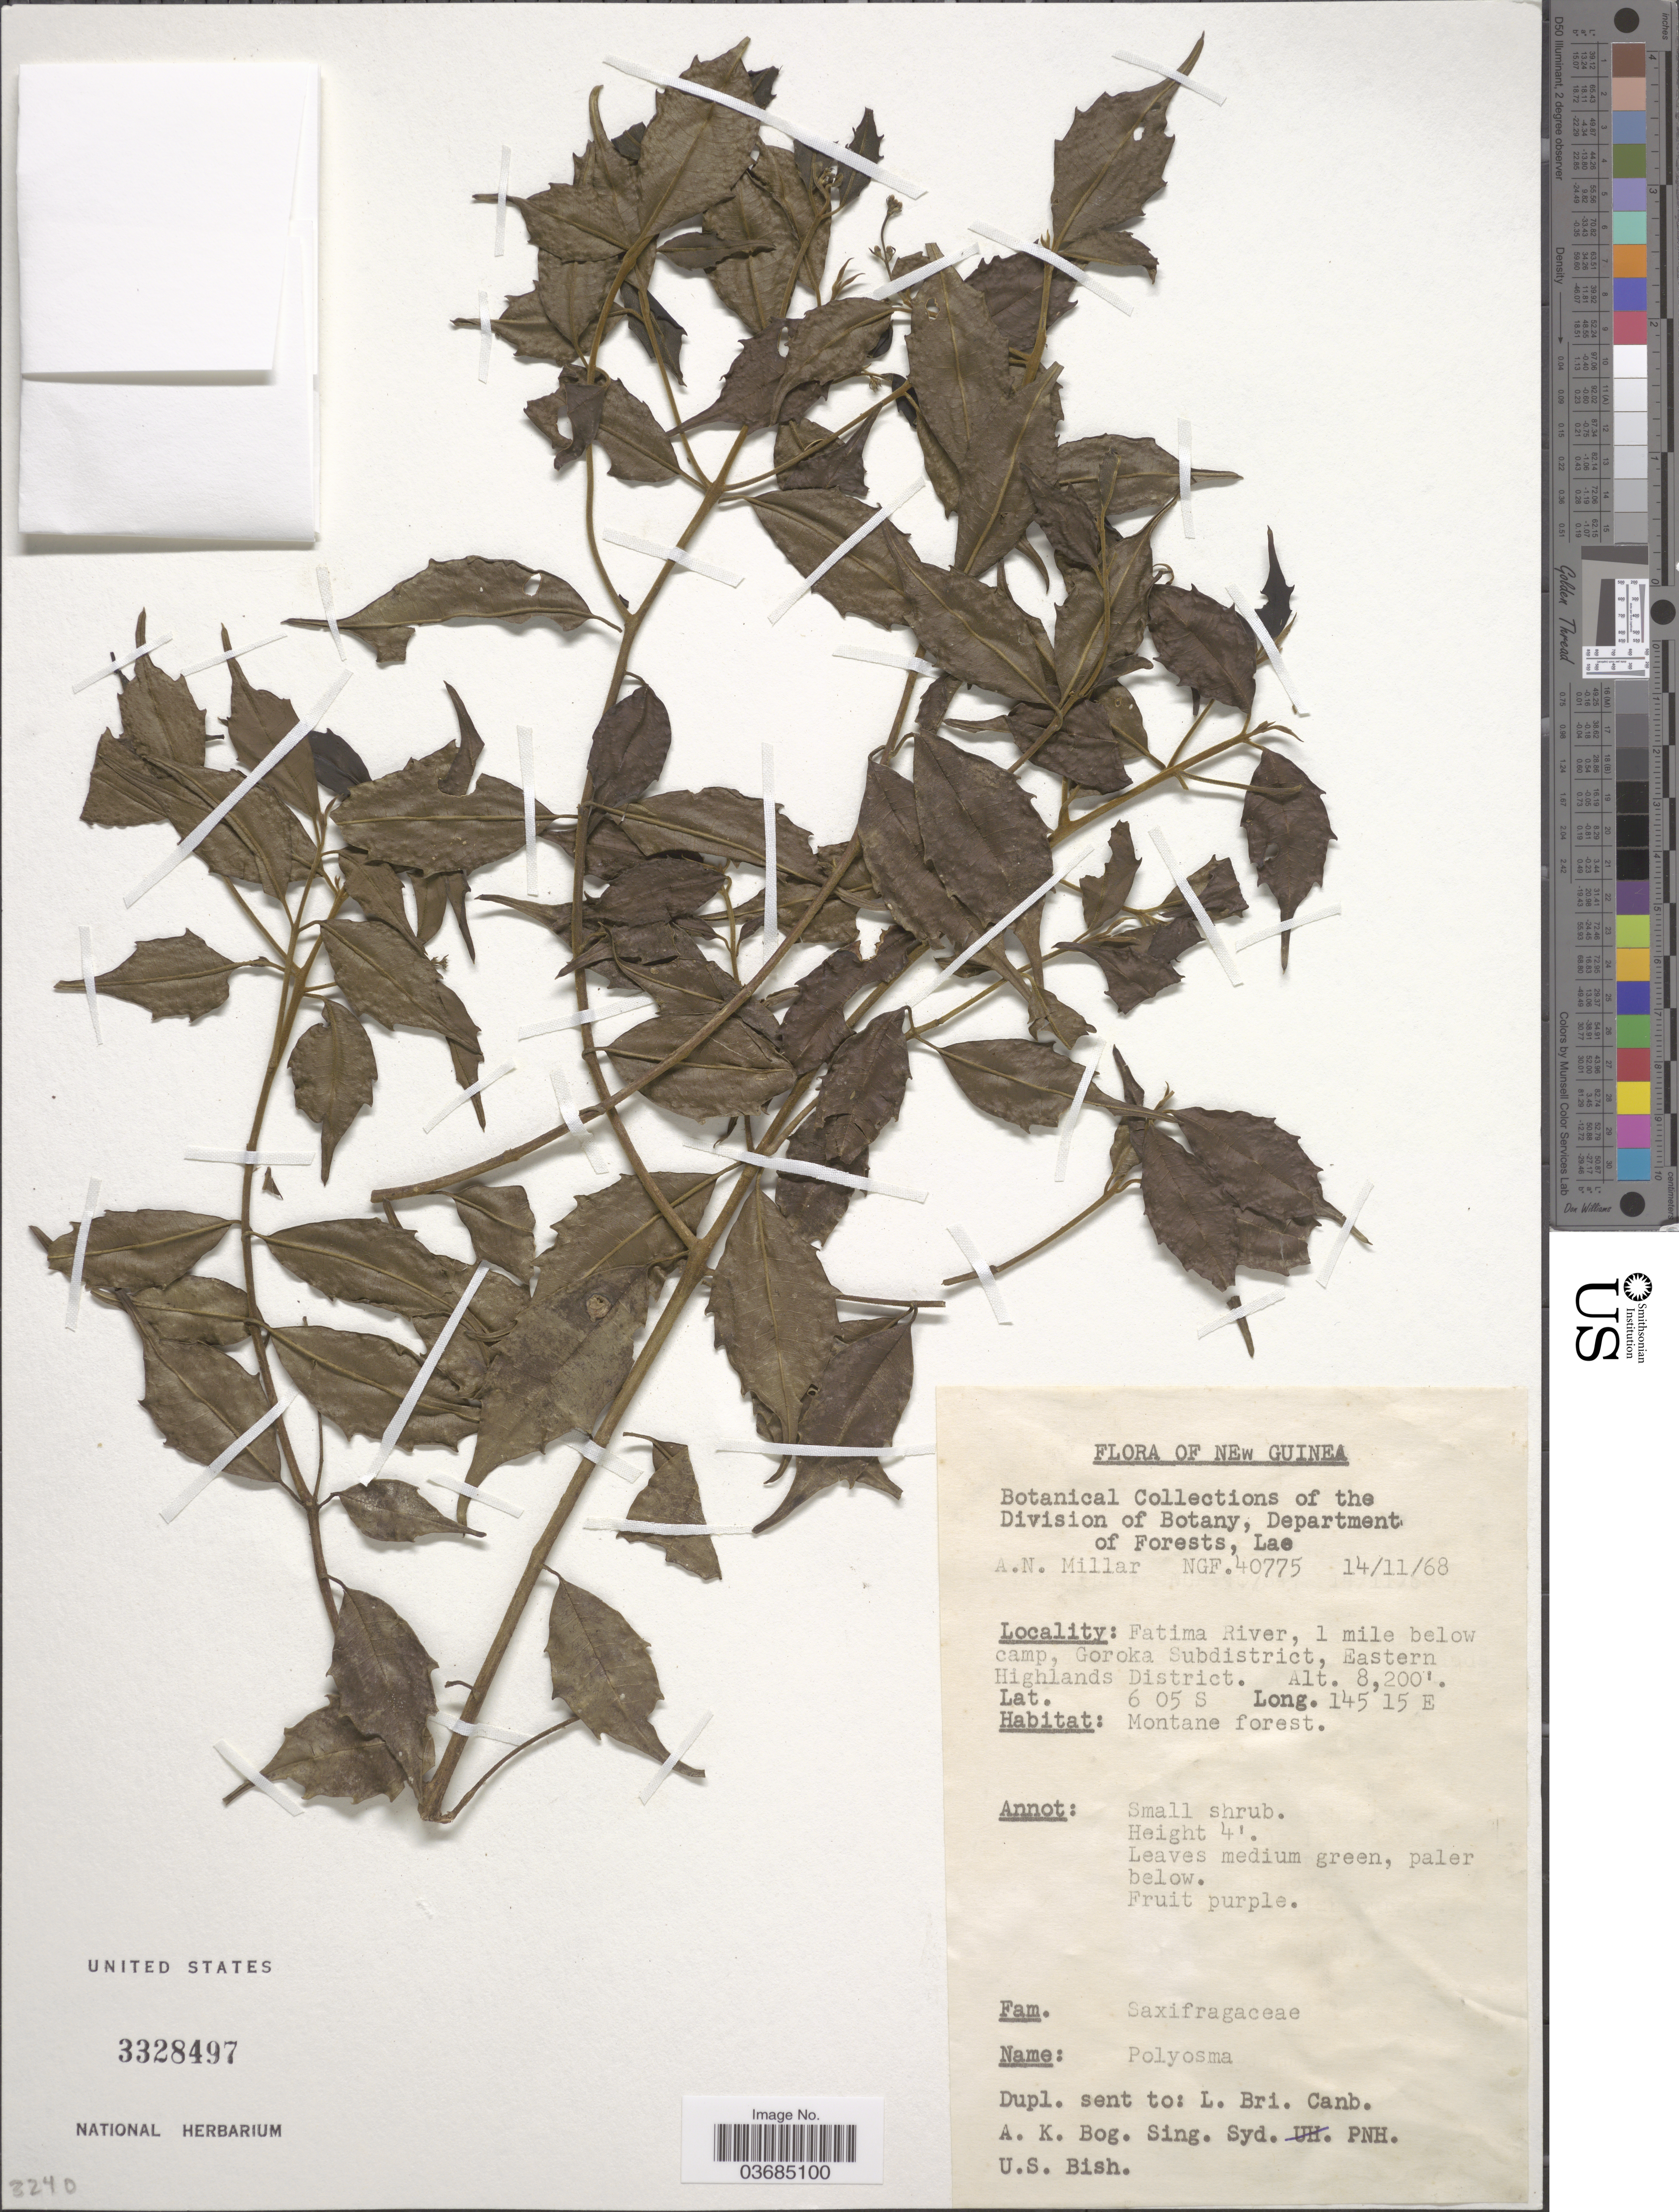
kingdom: Plantae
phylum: Tracheophyta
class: Magnoliopsida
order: Escalloniales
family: Escalloniaceae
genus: Polyosma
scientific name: Polyosma sp.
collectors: A. Millar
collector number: NGF40775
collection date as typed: Transcribed d/m/y: 14/11/68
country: Papua New Guinea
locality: New Guinea. Fatima River, 1 mile below camp, Goroka Subdistrict, Eastern Highlands District.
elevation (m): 2499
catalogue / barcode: US 3328497